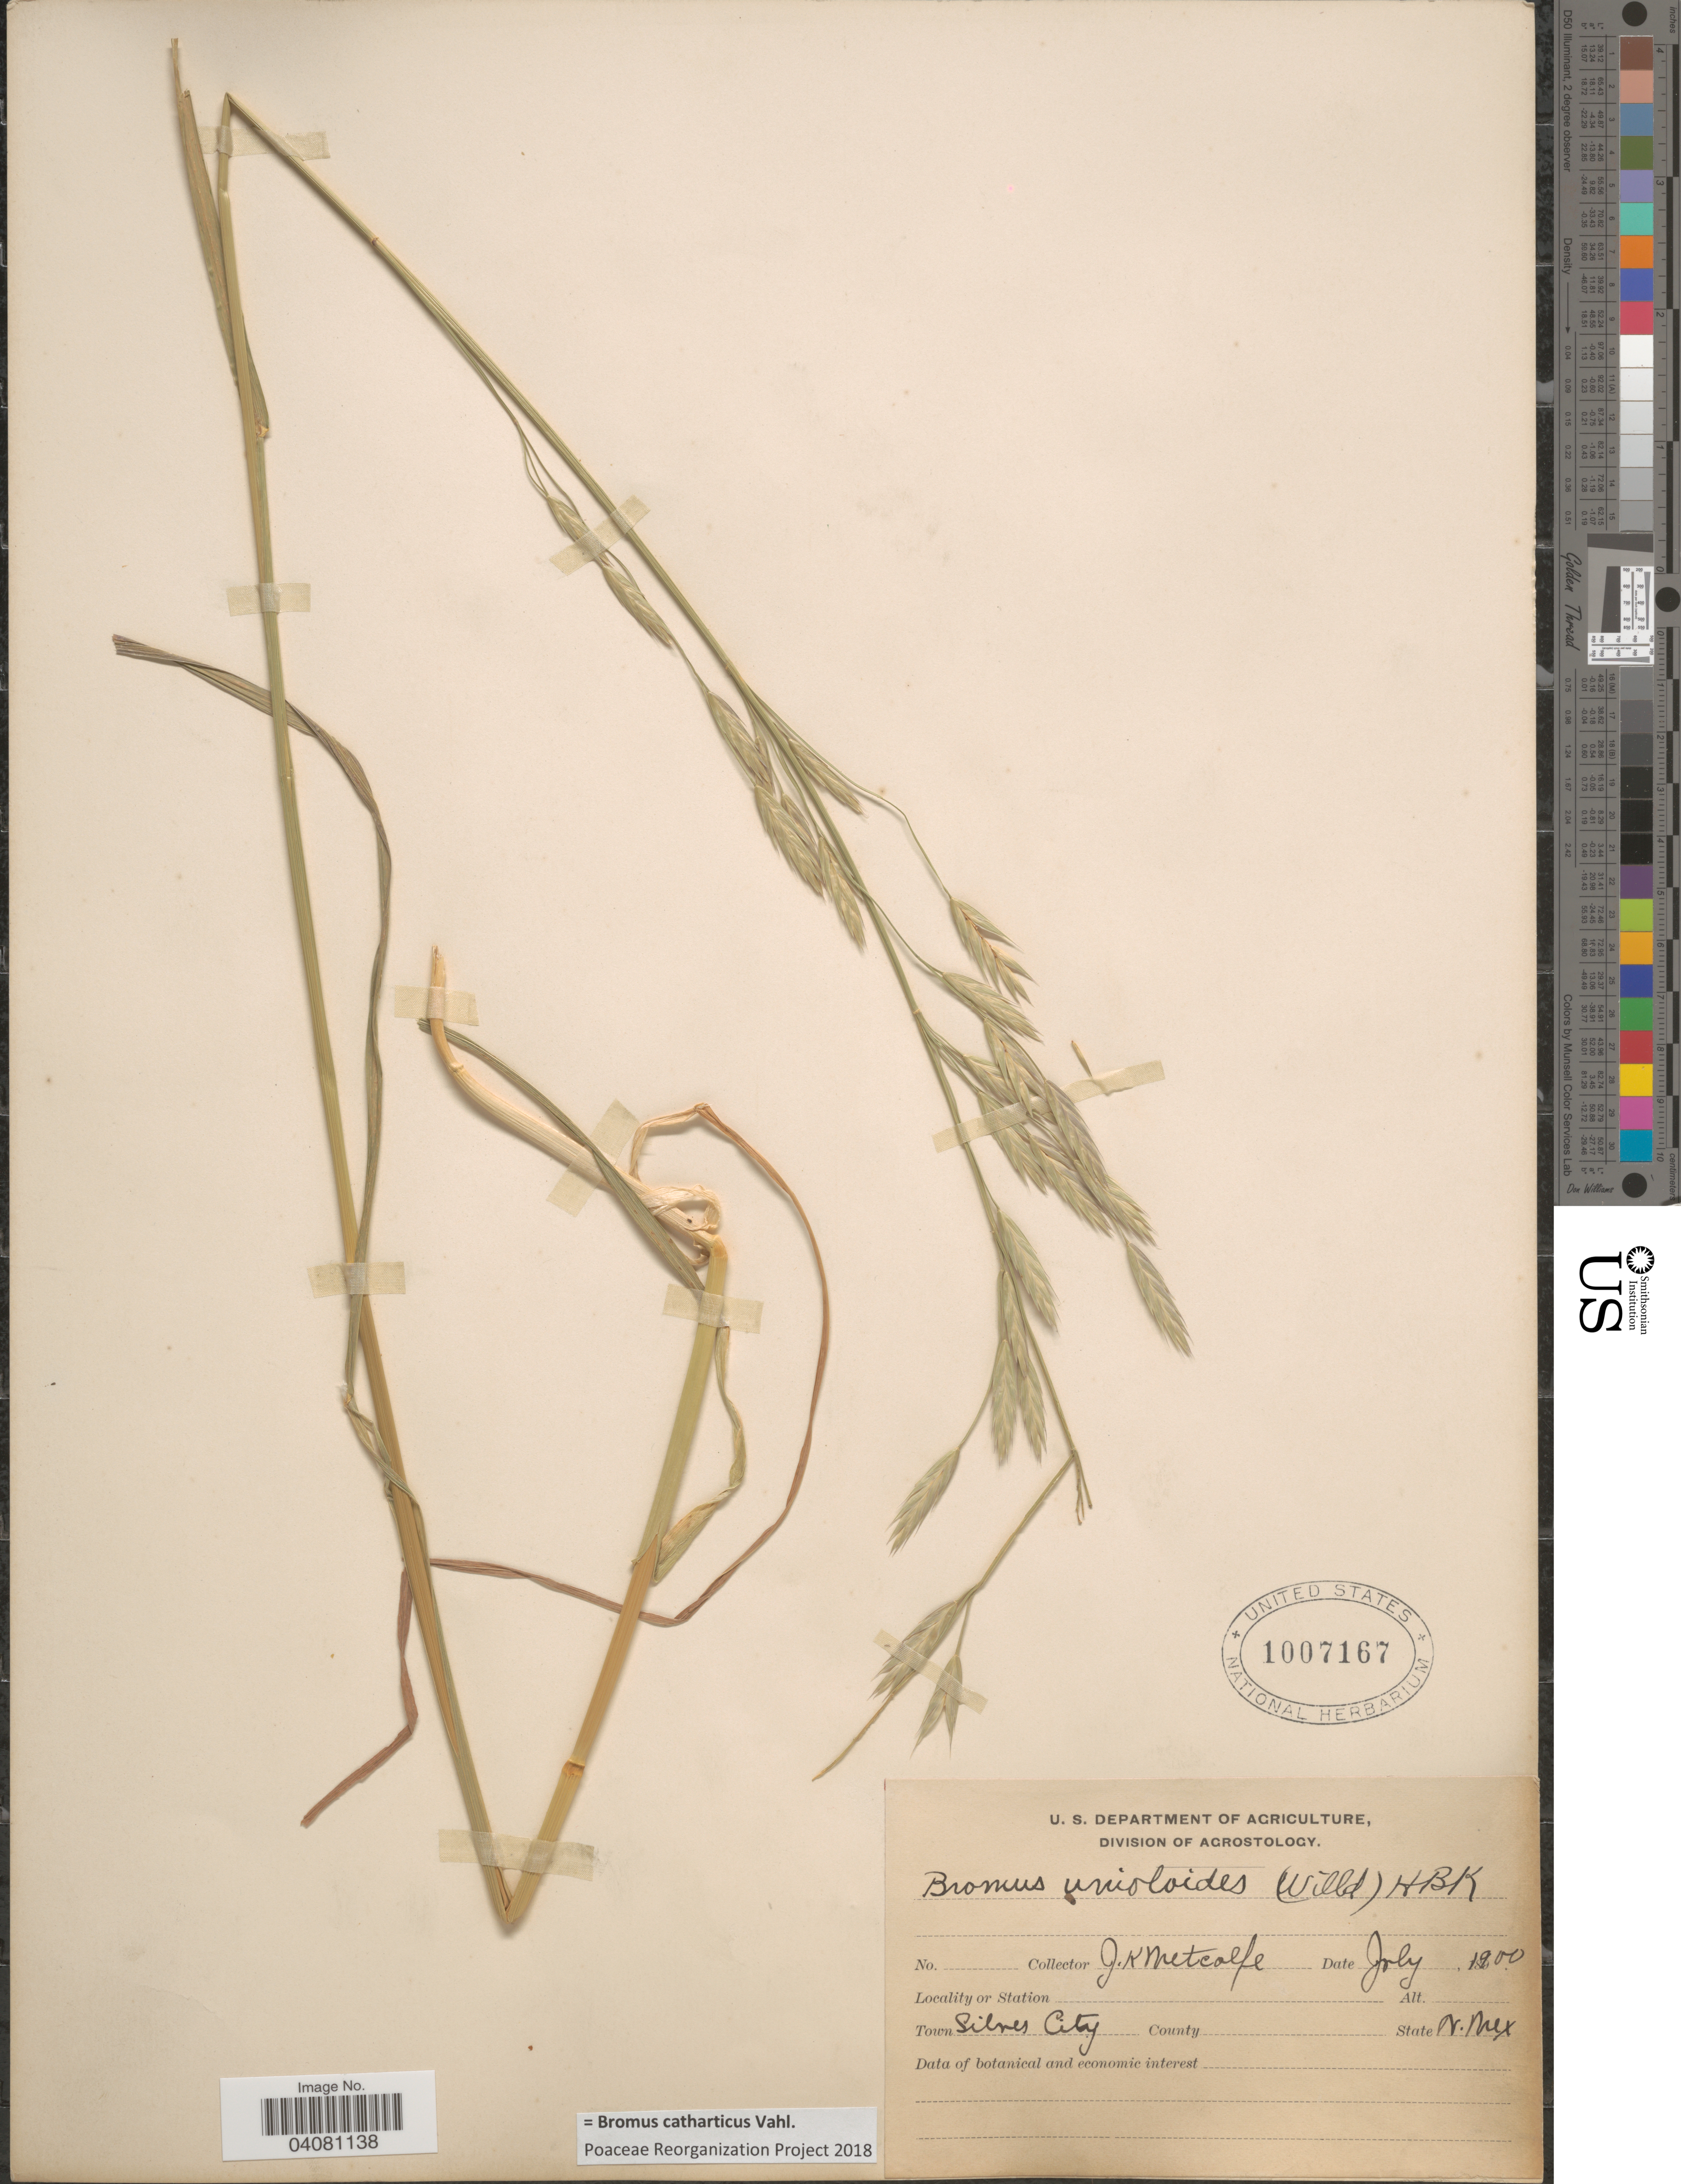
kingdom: Plantae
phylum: Tracheophyta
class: Liliopsida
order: Poales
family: Poaceae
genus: Bromus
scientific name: Bromus catharticus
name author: Vahl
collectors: J. Metcalfe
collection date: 1900-07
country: United States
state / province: New Mexico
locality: Town Silver City.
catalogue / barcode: US 1007167